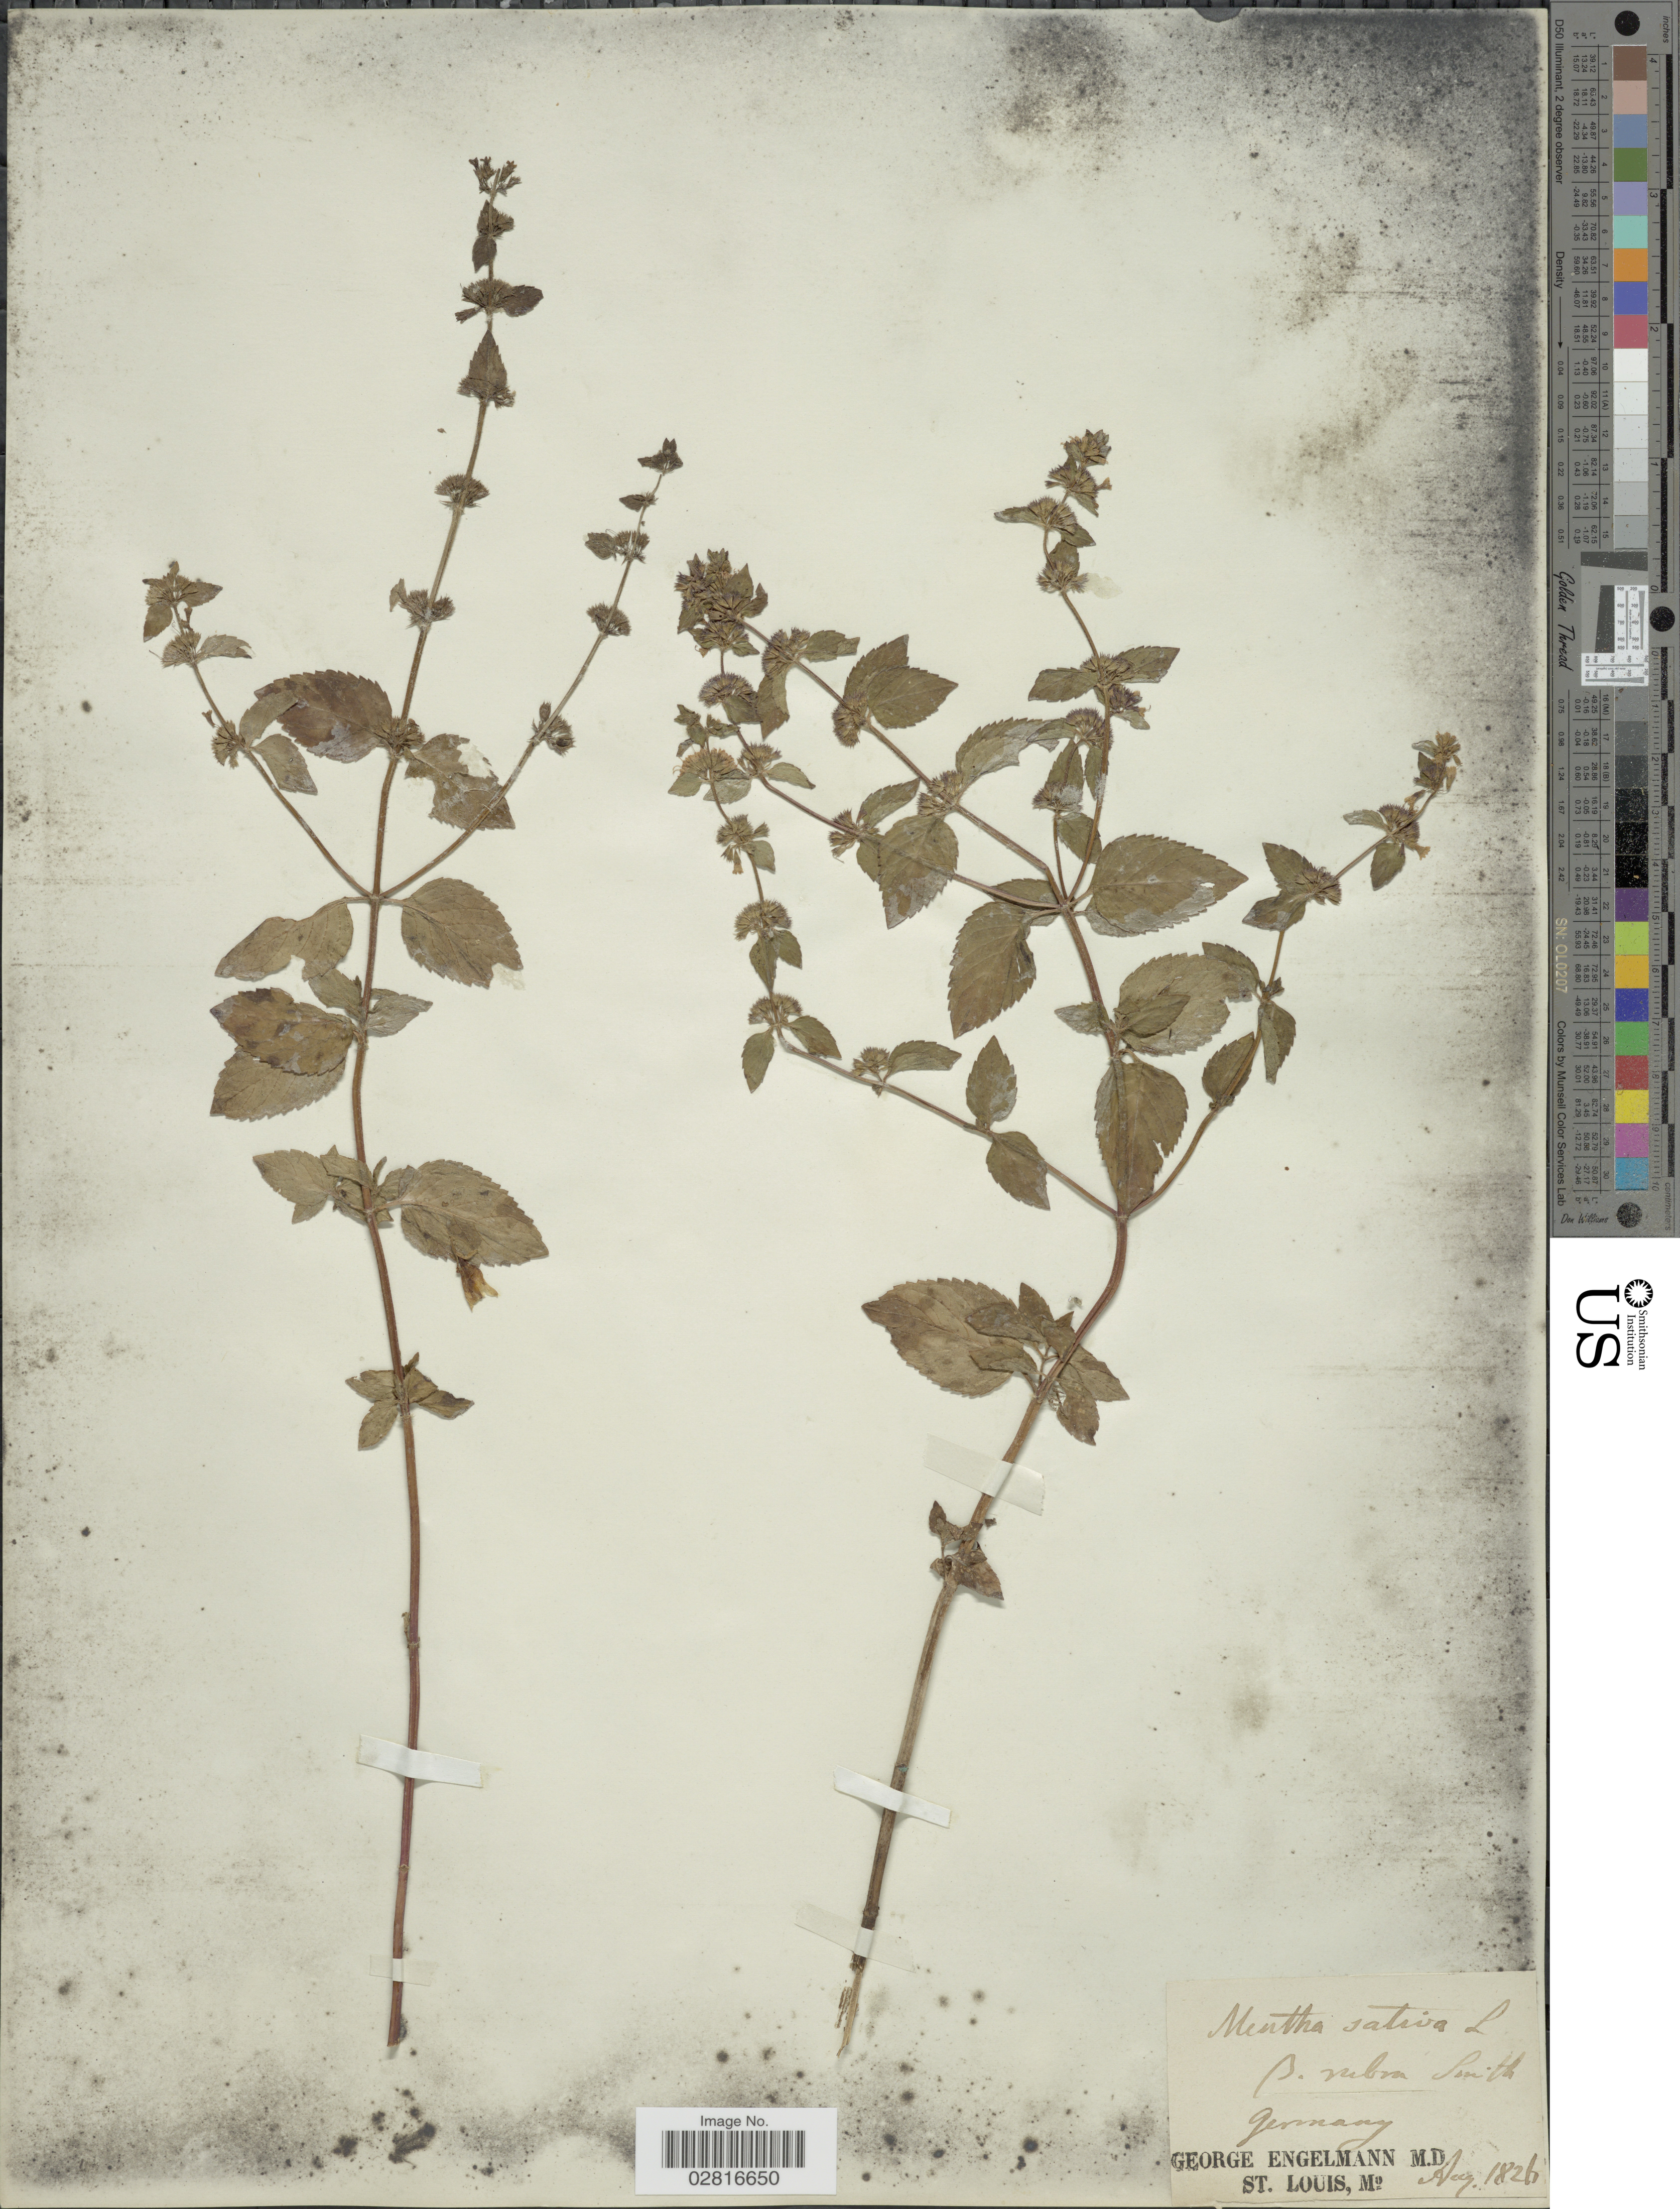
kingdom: Plantae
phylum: Tracheophyta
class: Magnoliopsida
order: Lamiales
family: Lamiaceae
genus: Mentha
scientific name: Mentha x sativa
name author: L.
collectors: G. Engelmann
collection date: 1826-08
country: Germany